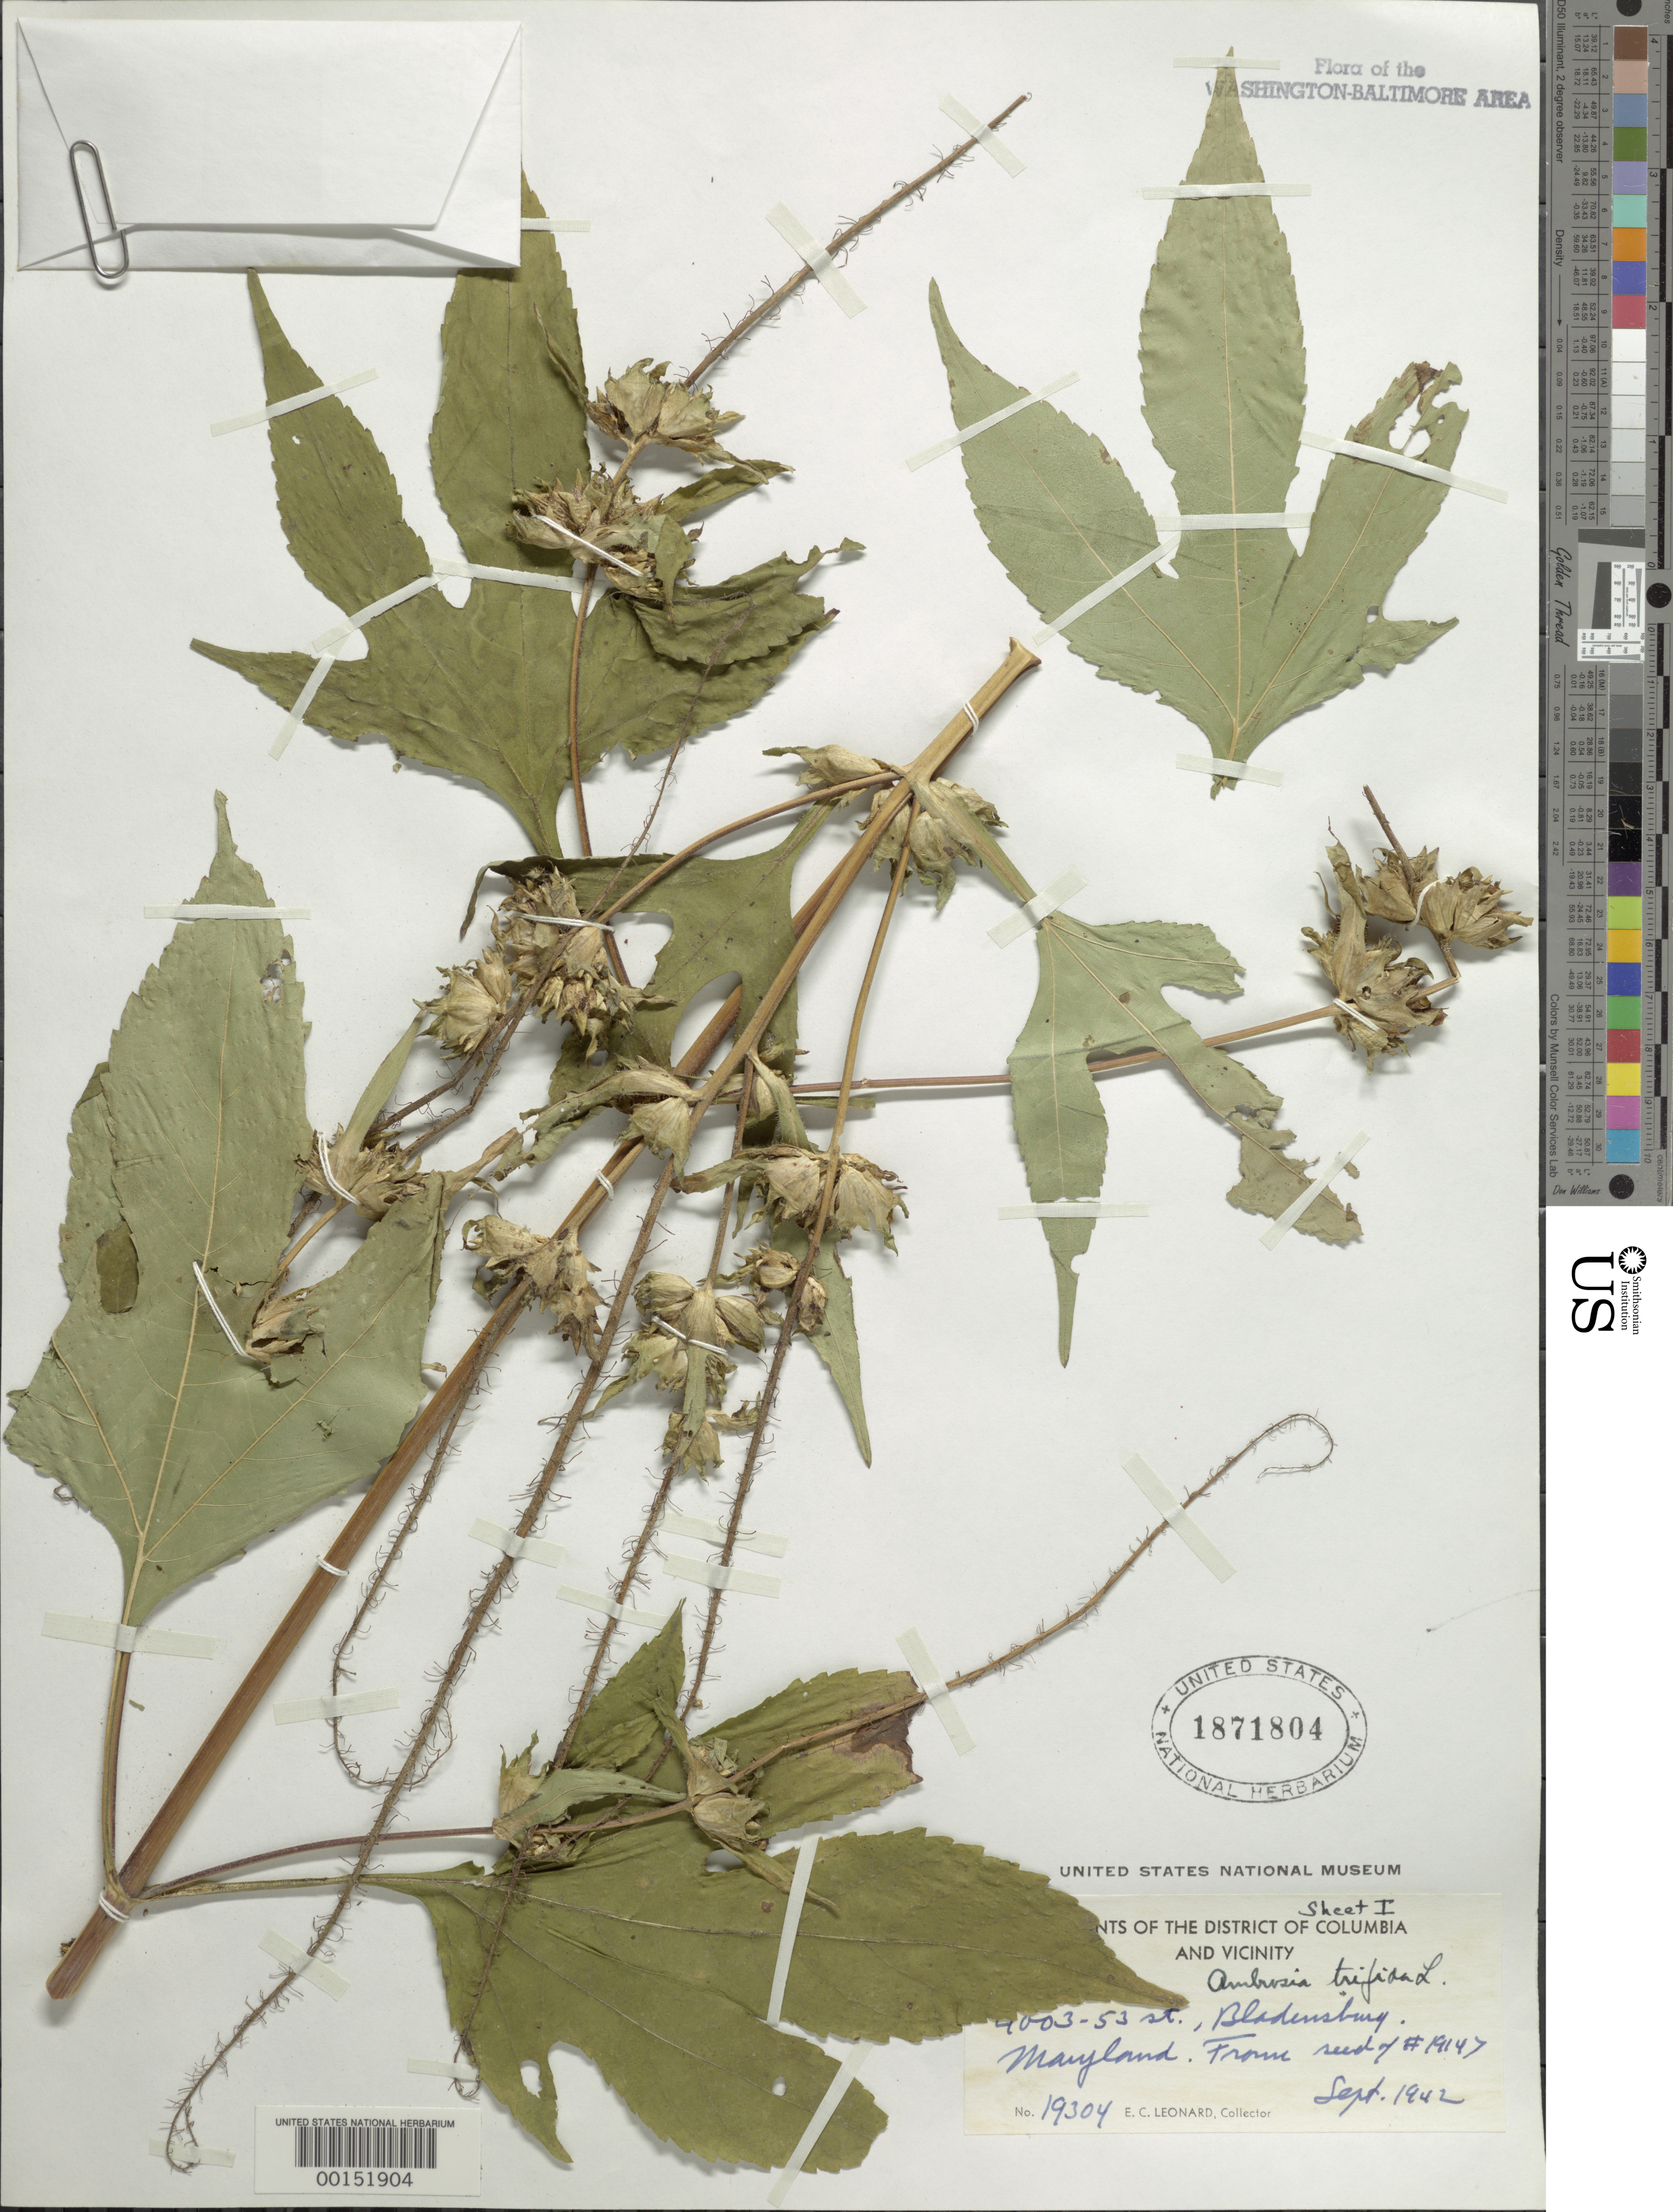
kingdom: Plantae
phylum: Tracheophyta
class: Magnoliopsida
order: Asterales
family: Asteraceae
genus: Ambrosia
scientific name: Ambrosia trifida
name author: L.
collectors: E. C. Leonard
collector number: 19304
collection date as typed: Sep 1942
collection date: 1942-09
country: United States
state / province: Maryland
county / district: Prince George's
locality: Bladensburg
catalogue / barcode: US 1871804